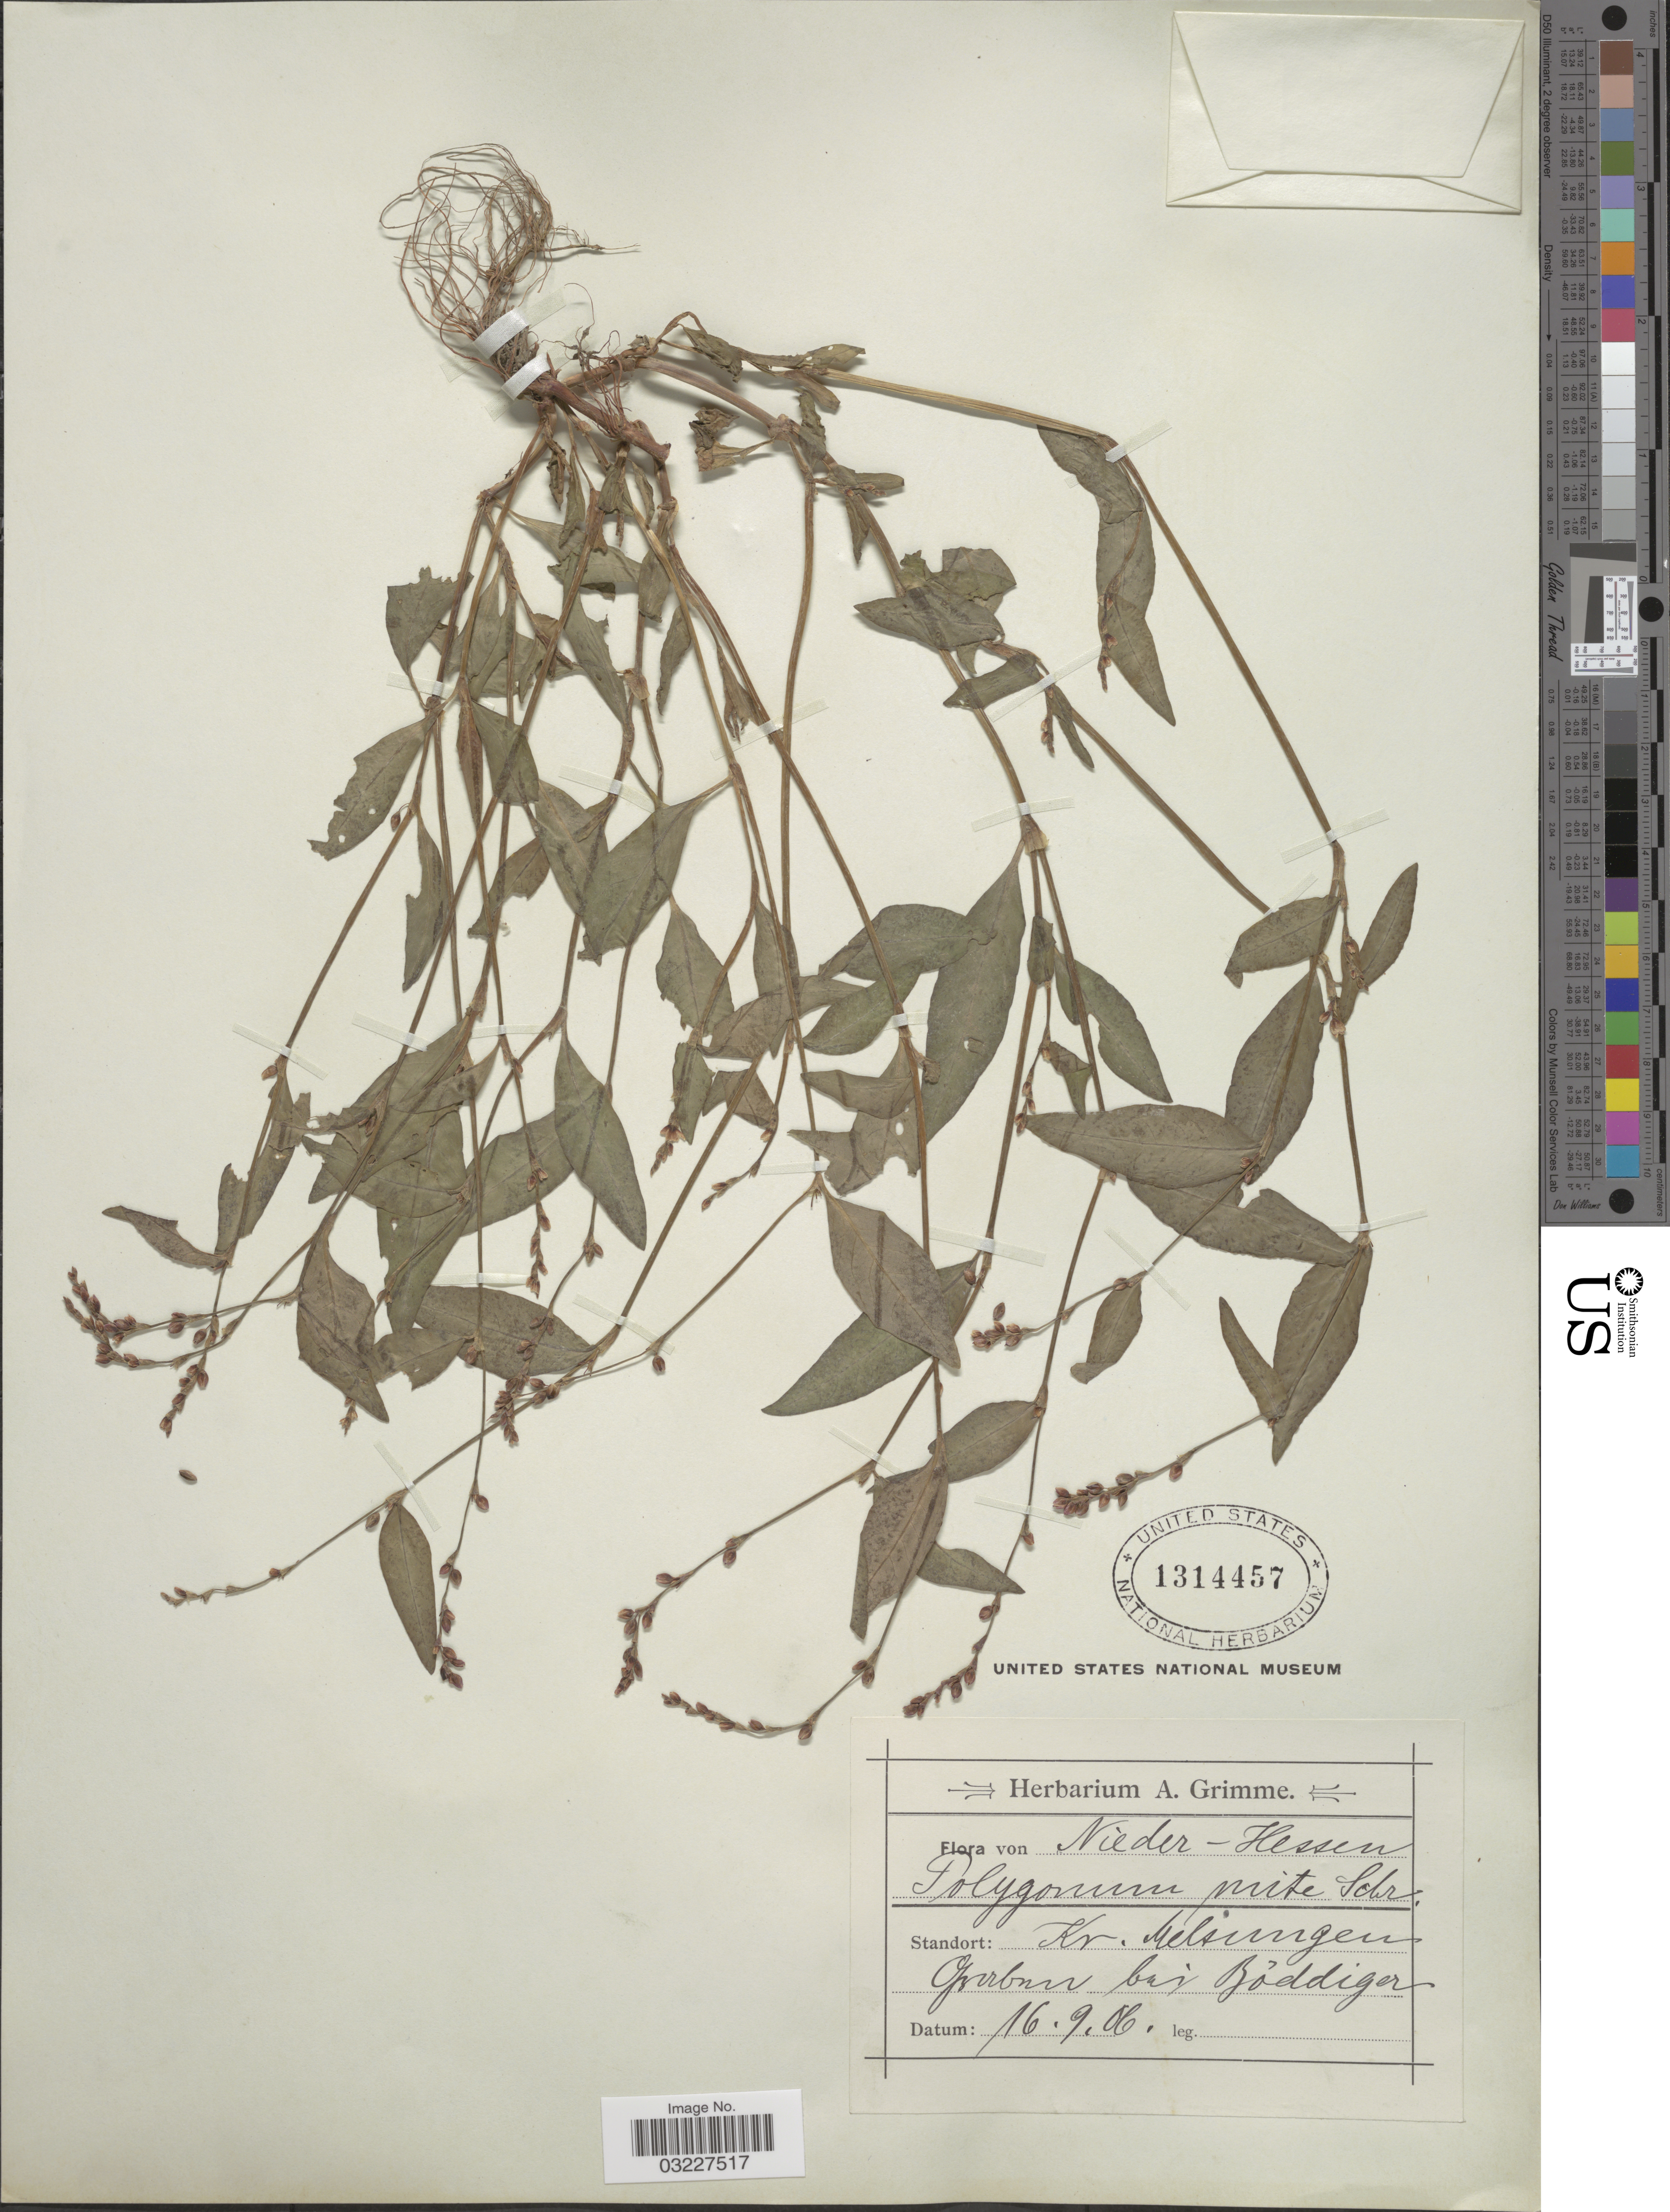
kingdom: Plantae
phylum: Tracheophyta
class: Magnoliopsida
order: Caryophyllales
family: Polygonaceae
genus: Polygonum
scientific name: Polygonum mite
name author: Schrank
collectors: Ex herb. A. Grimme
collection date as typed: Transcribed d/m/y: 16/9/86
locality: Standort: Kr. Welsingen, Garbon [interpreted] bei Böddiger [interpreted].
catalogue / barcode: US 1314457